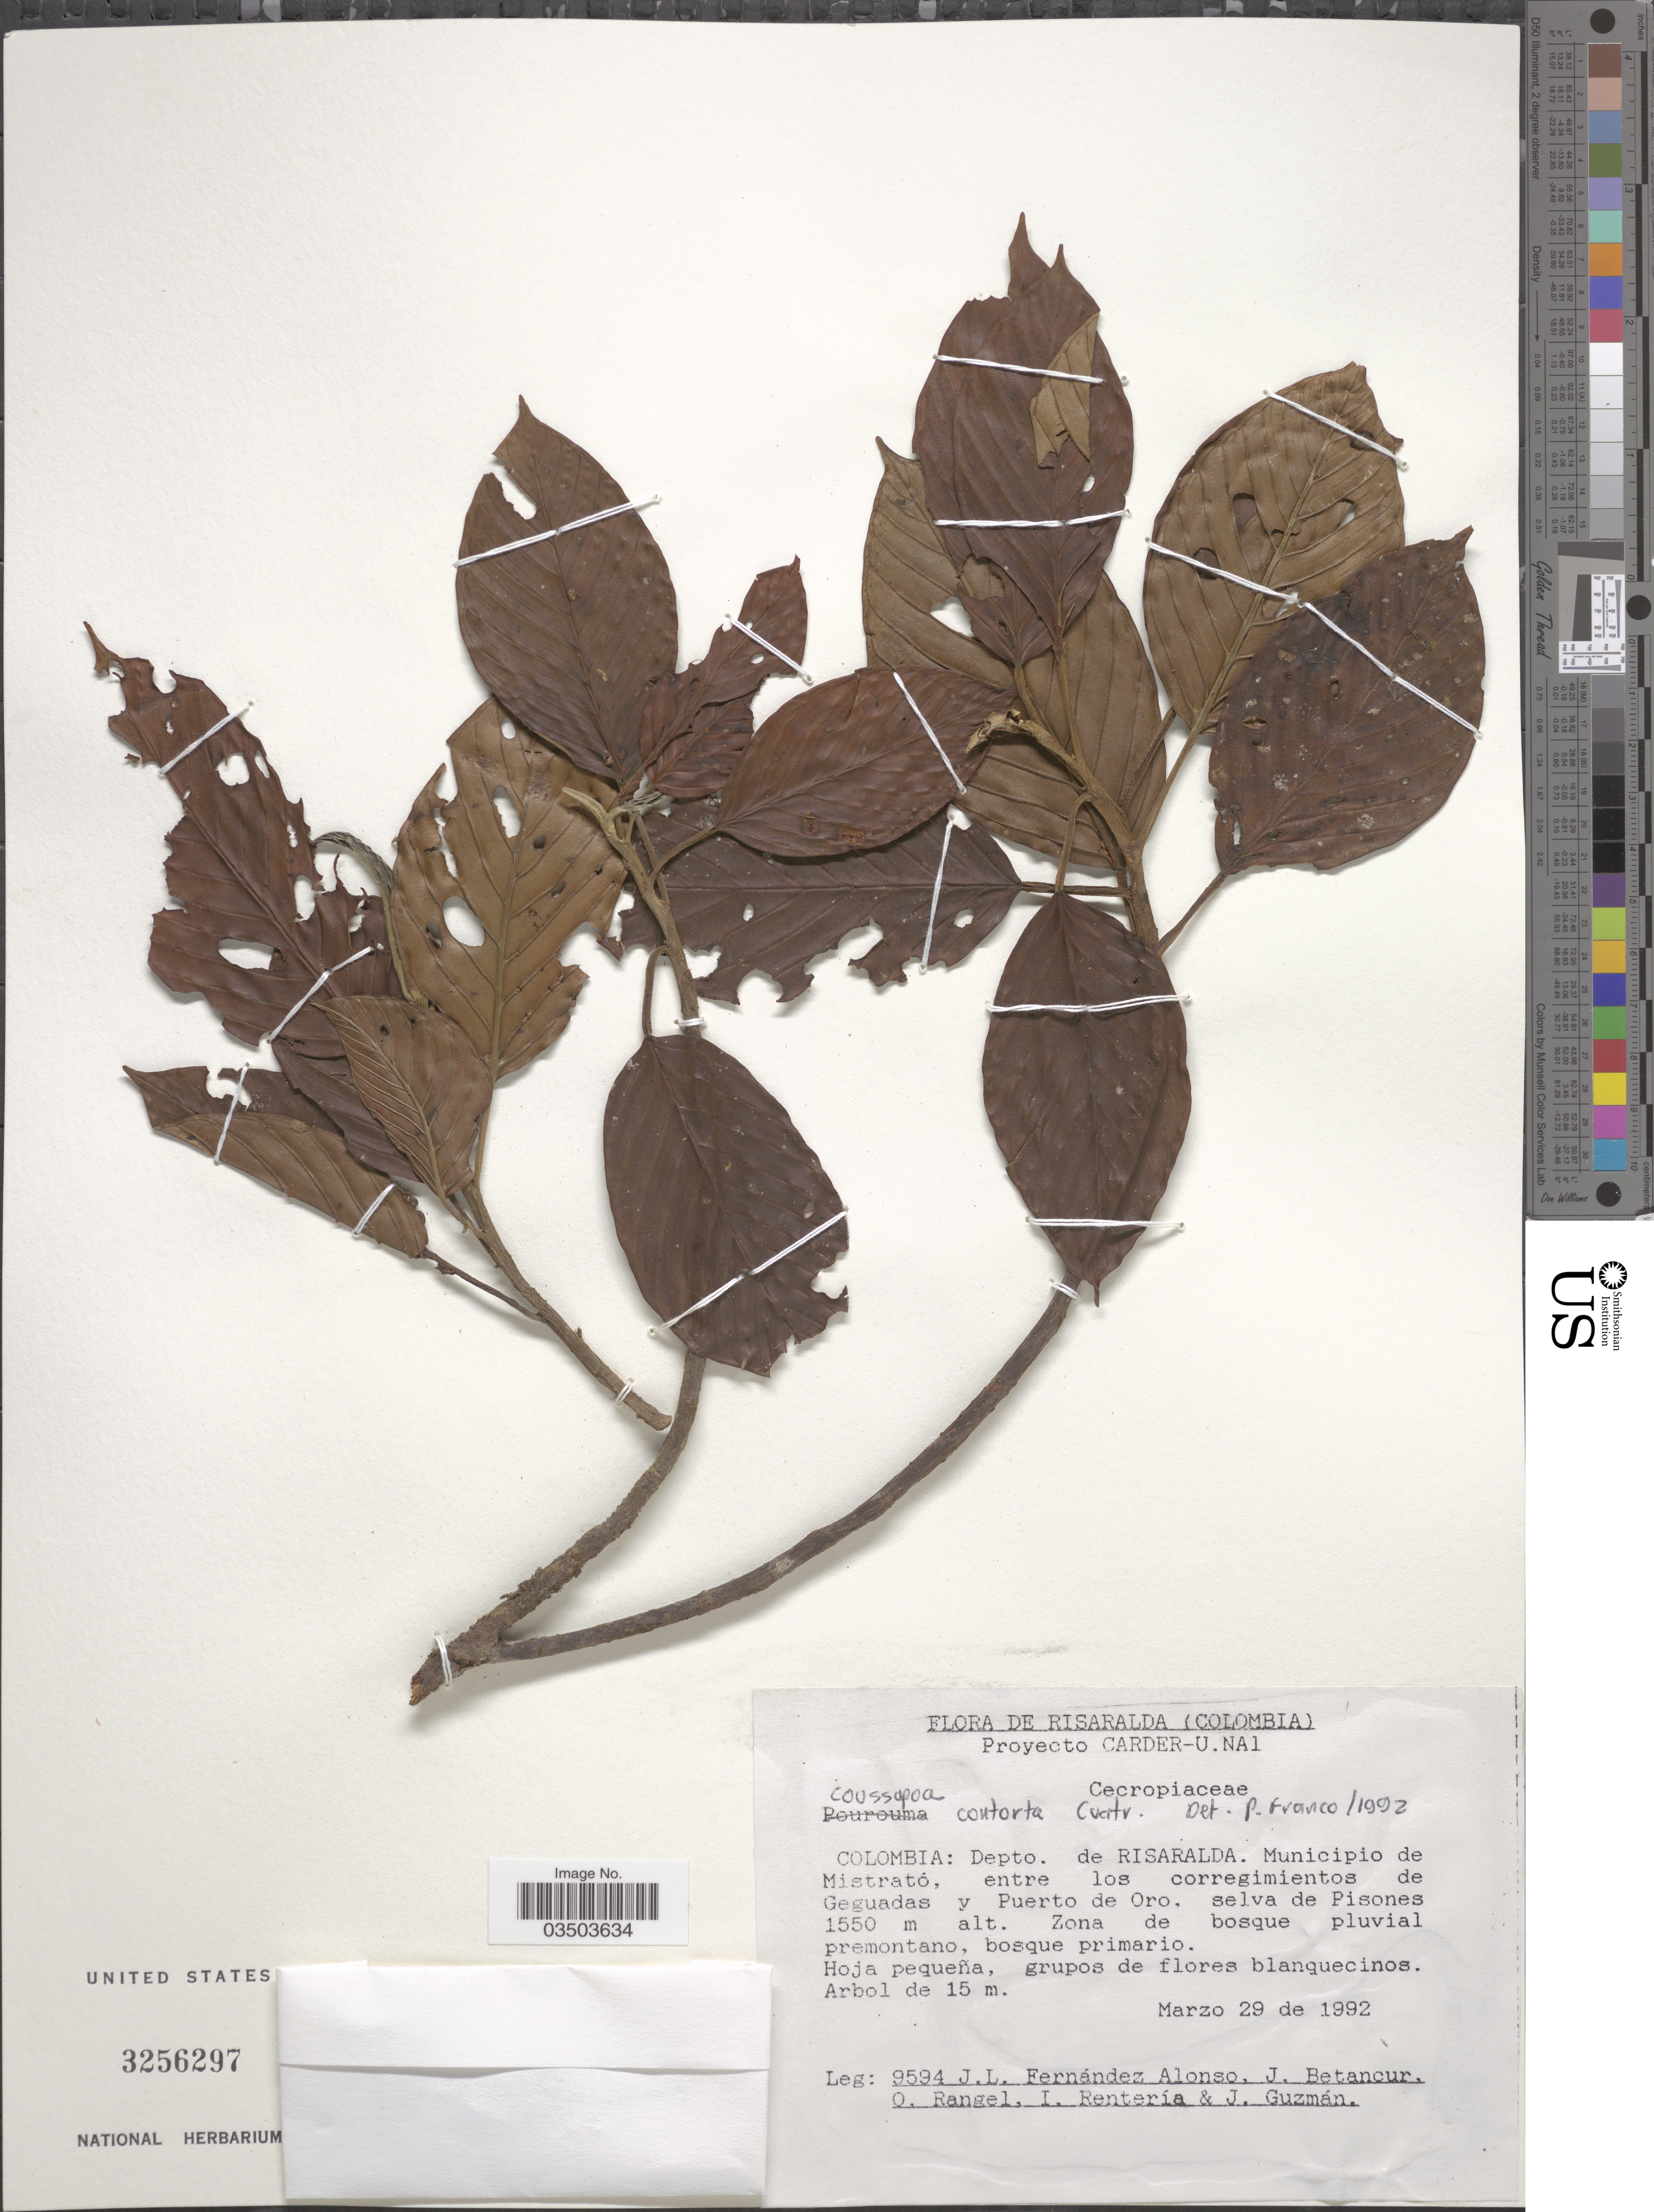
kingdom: Plantae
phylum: Tracheophyta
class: Magnoliopsida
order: Rosales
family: Urticaceae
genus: Coussapoa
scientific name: Coussapoa contorta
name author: Cuatrec.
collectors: J. Fernandez-Alonso, J. Betancur, O. Rangel, I. Renteria & J. Guzman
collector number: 9594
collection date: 1992-03-29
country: Colombia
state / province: Risaralda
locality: Depto. de Risaralda. Municipio de Mistrató, entre los corregimientos de Geguadas y Puerto de Oro, selva de Pisones.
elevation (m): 1550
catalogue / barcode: US 3256297